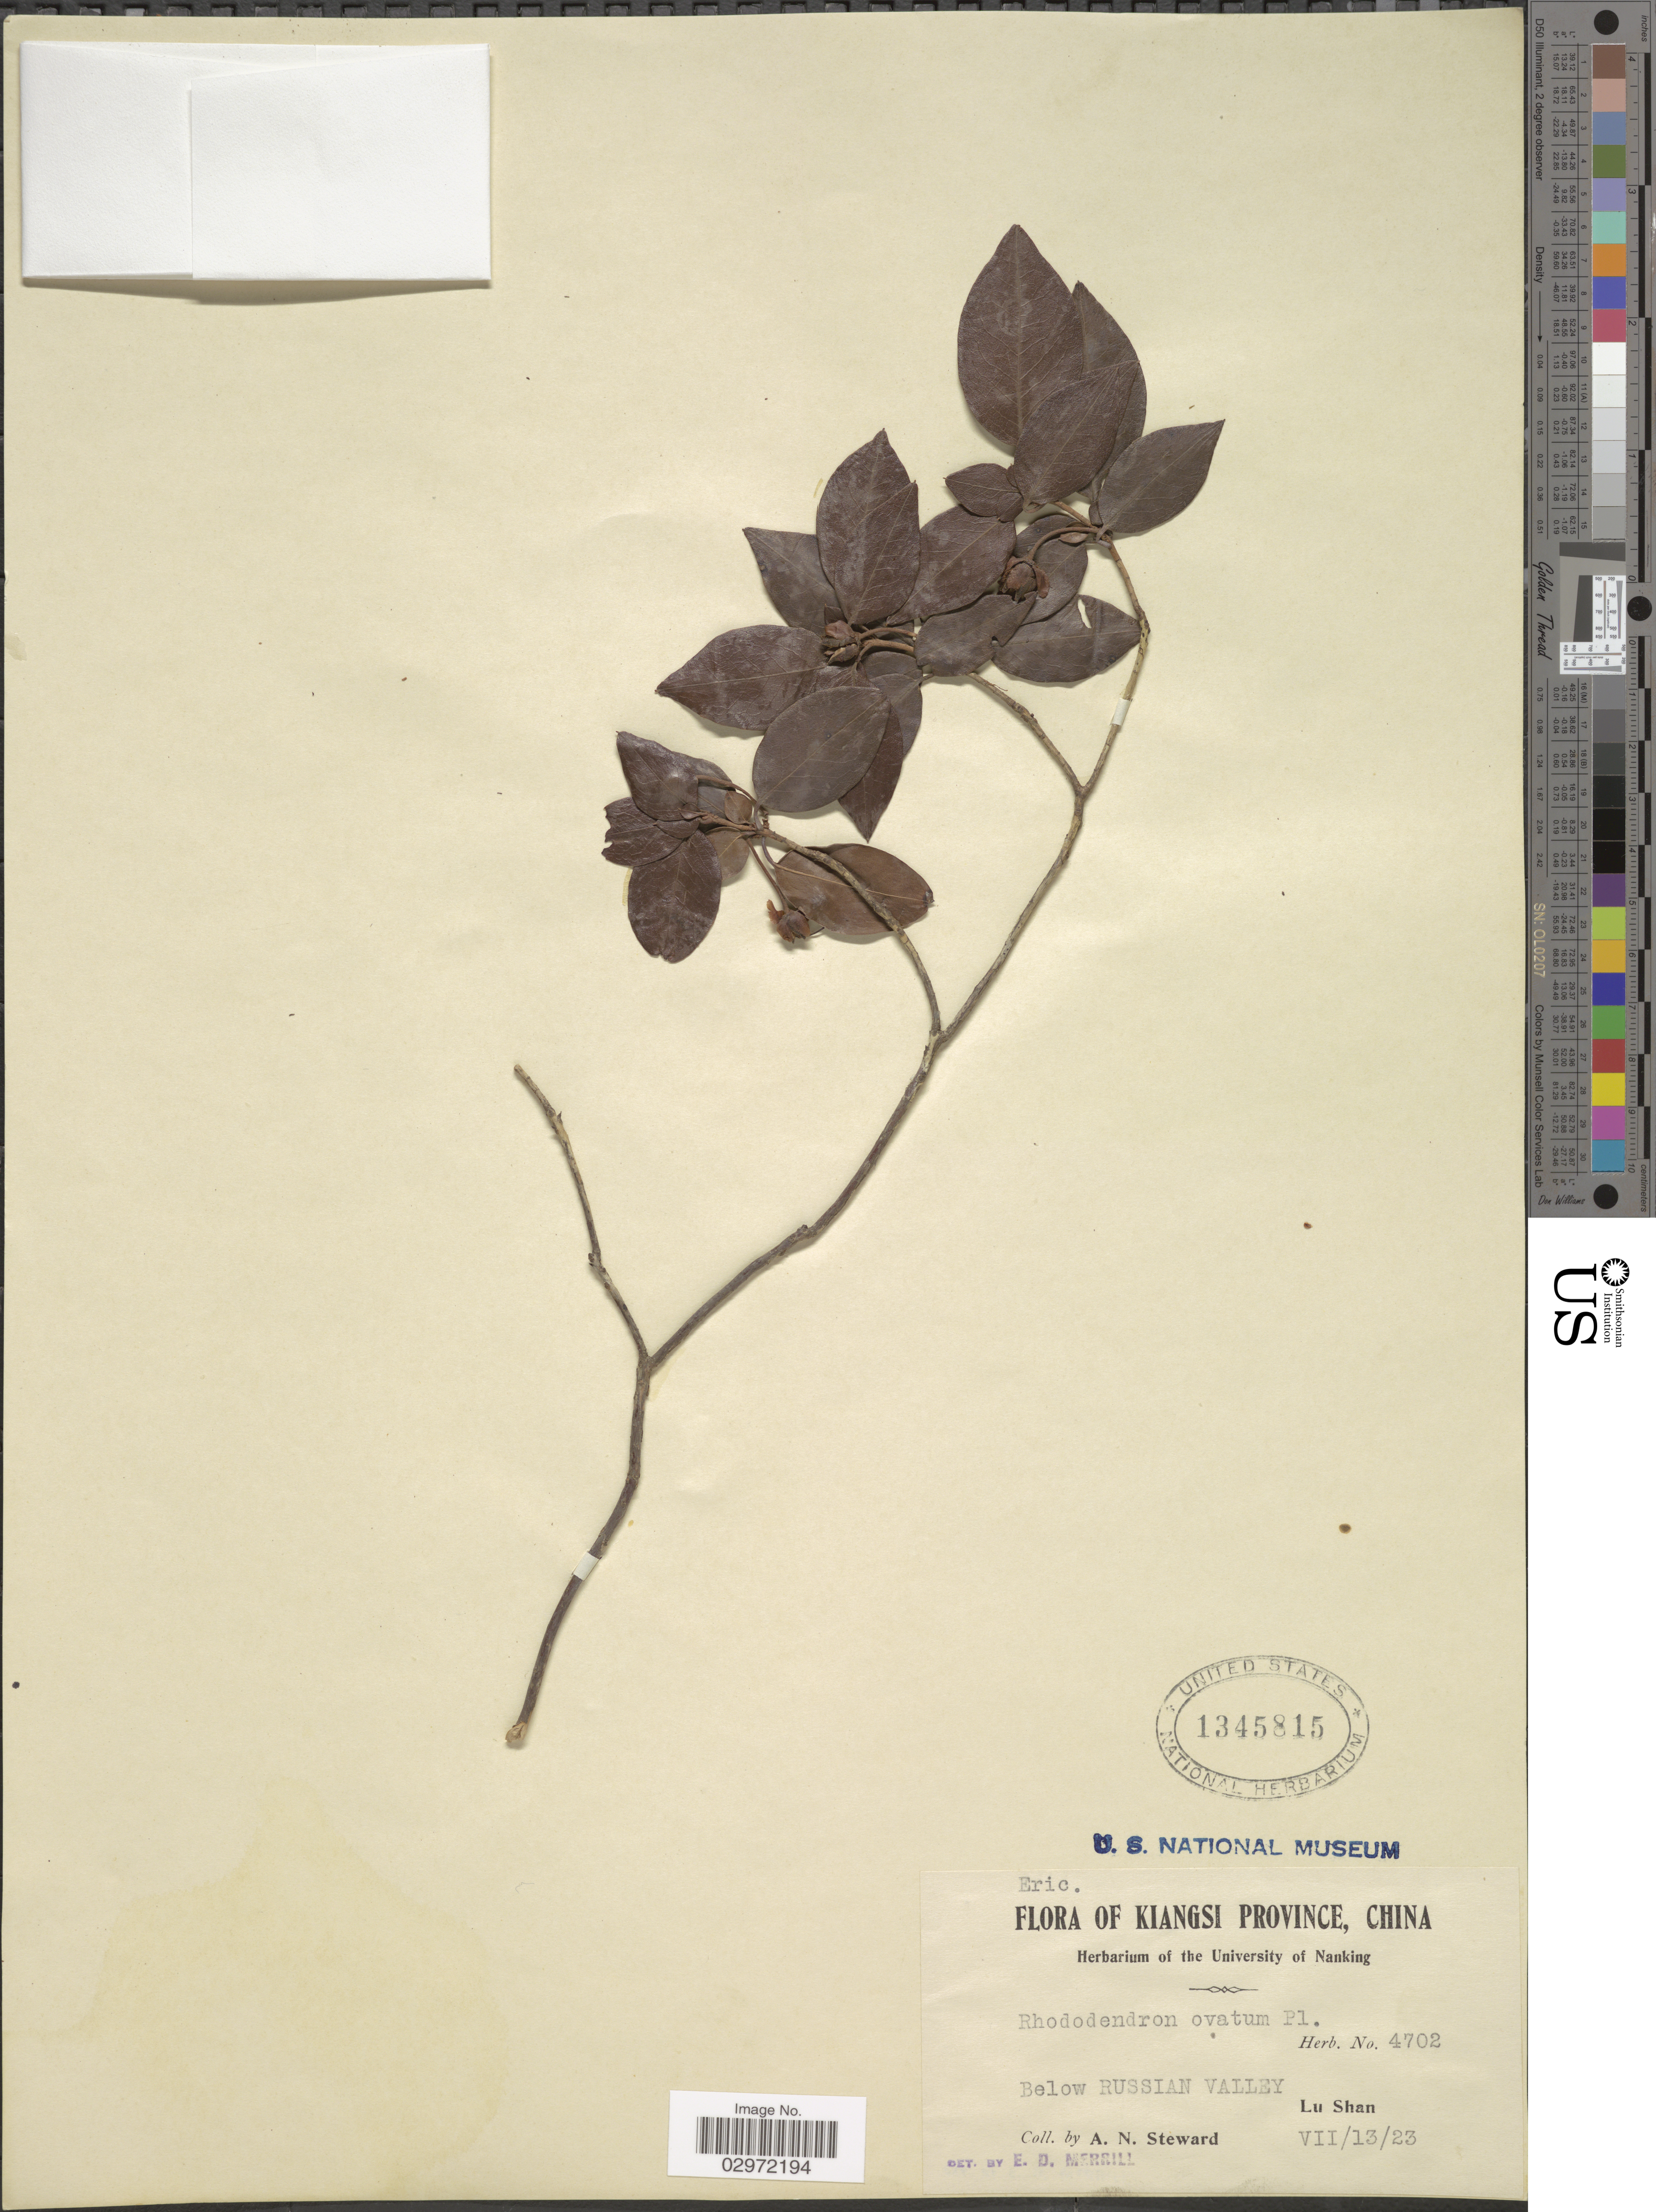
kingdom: Plantae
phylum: Tracheophyta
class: Magnoliopsida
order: Ericales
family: Ericaceae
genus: Rhododendron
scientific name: Rhododendron ovatum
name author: (Lindl.) Planch. ex Maxim.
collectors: A. N. Steward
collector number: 4702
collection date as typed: Transcribed d/m/y: 13/7/23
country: China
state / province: Jiangxi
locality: Kiangsi Province. Below Russian Valley. Lu Shan.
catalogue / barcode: US 1345815